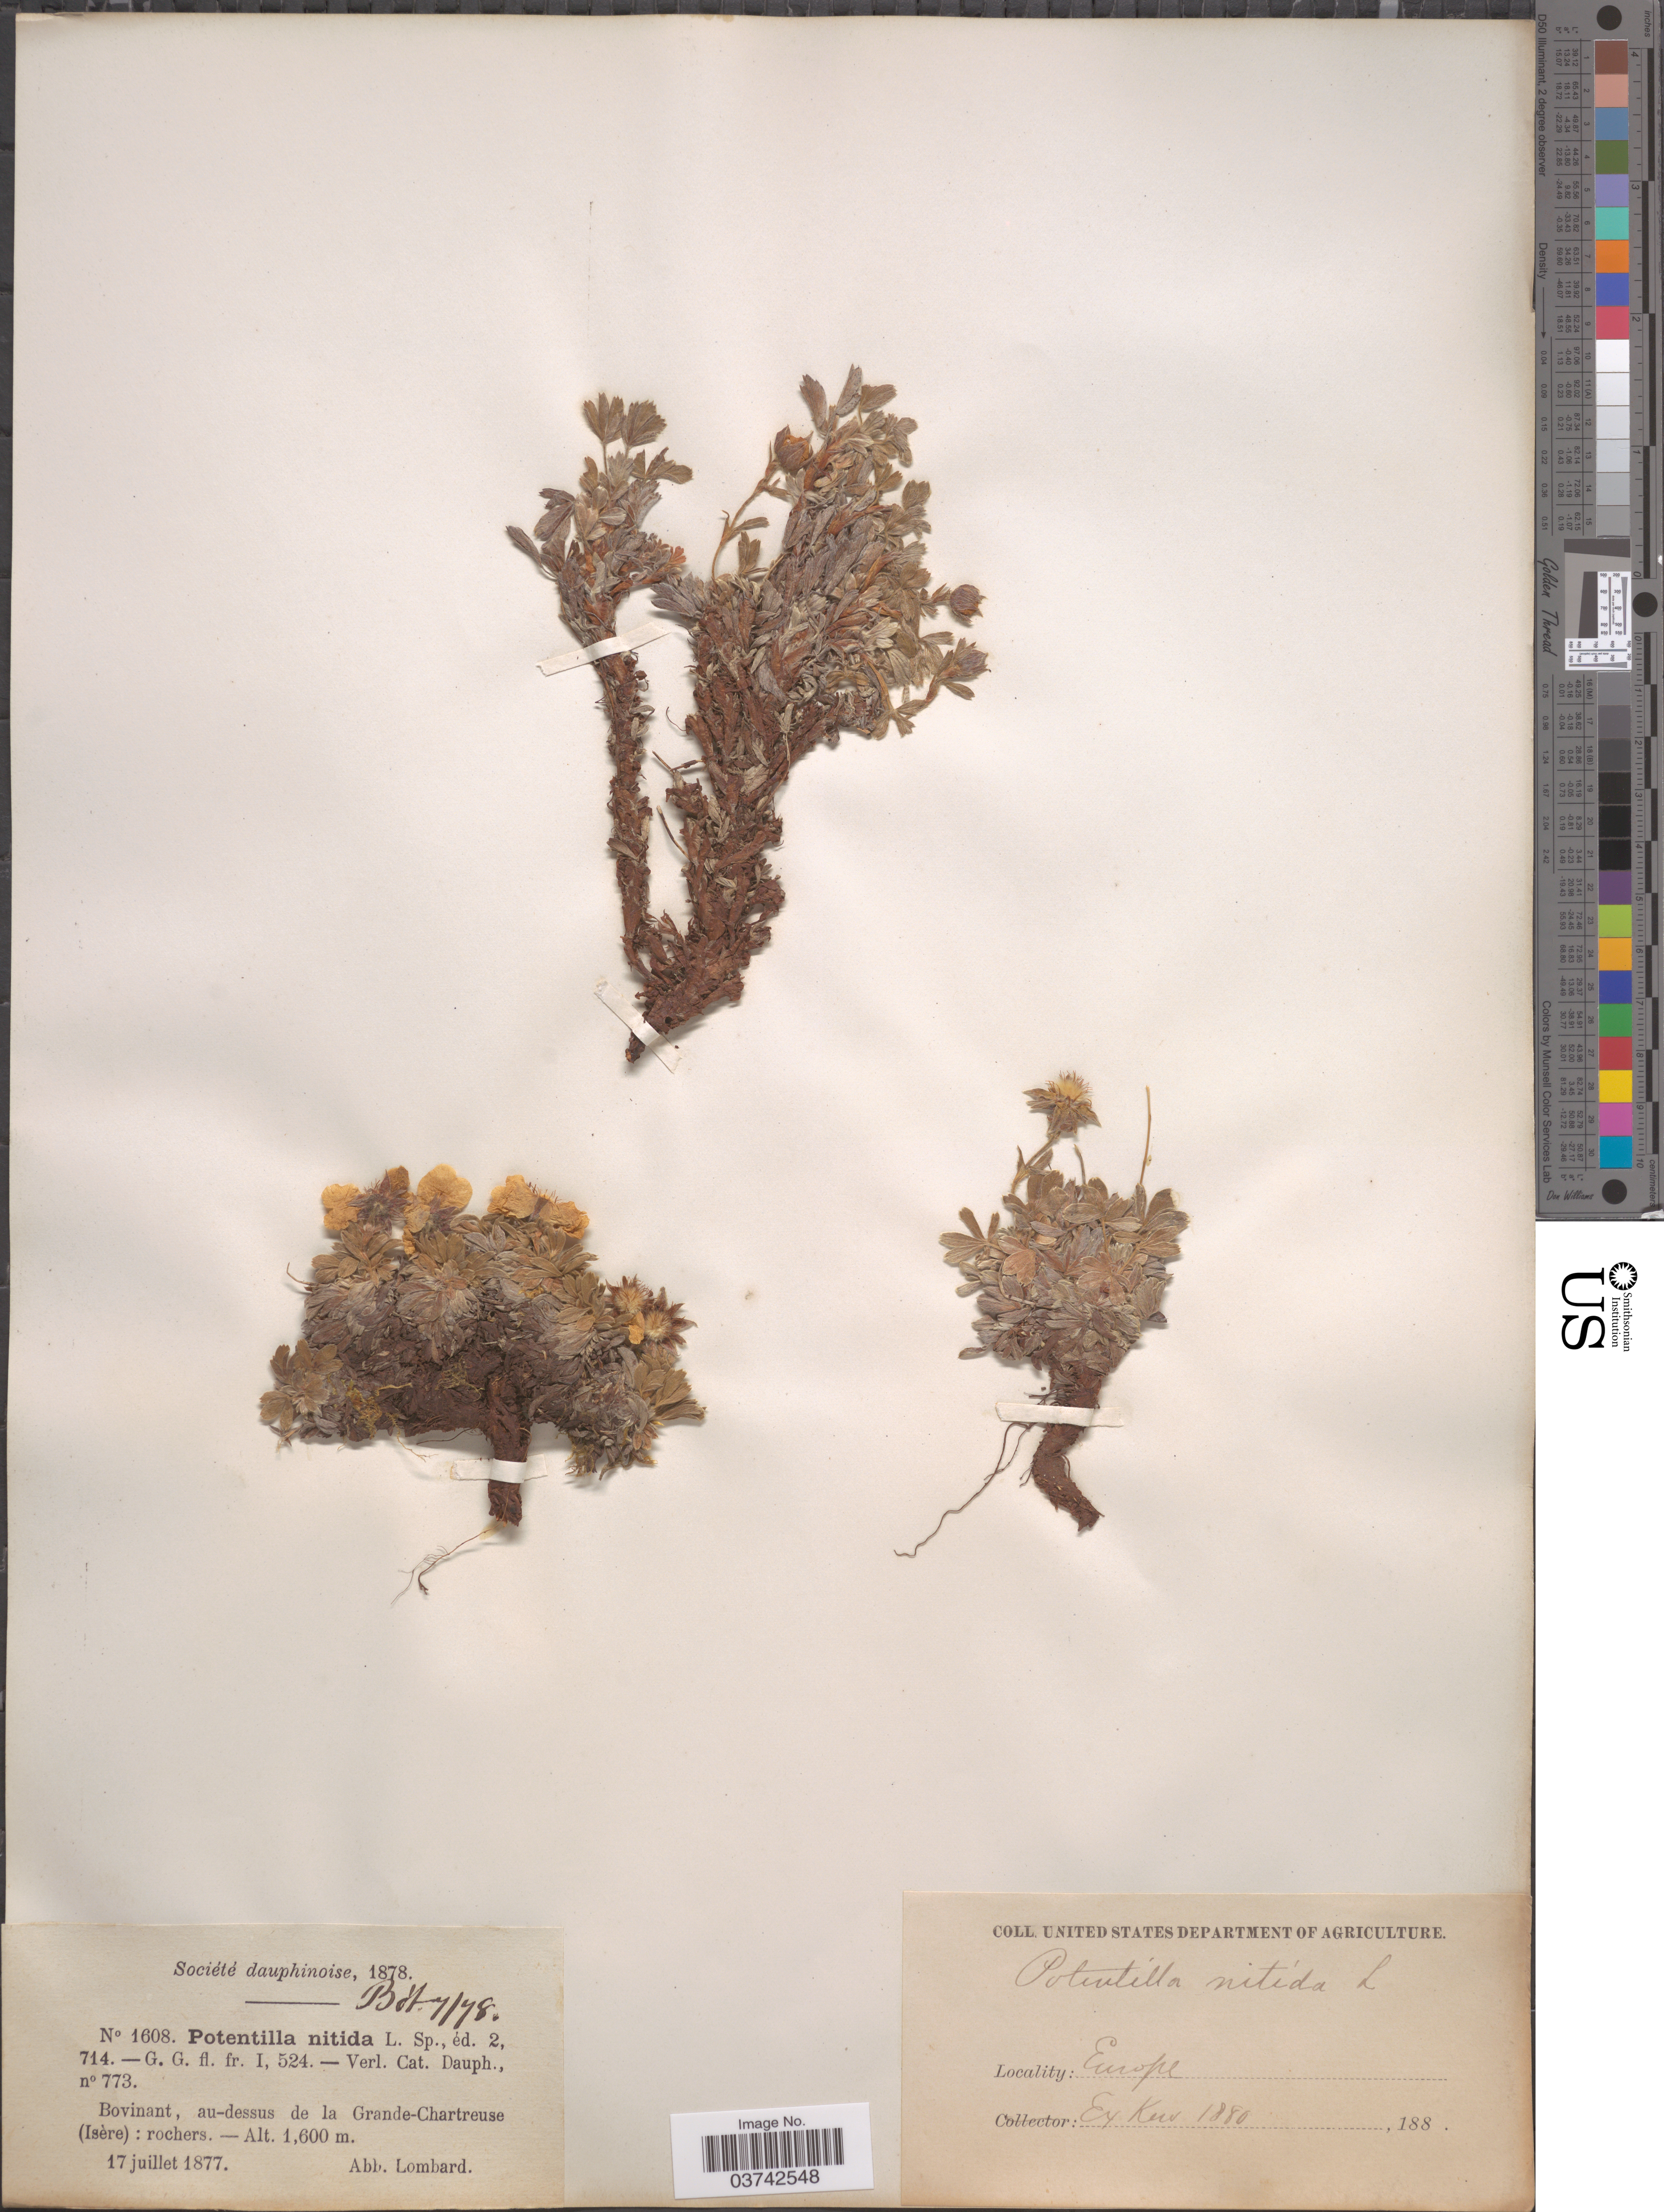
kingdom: Plantae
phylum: Tracheophyta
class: Magnoliopsida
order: Rosales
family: Rosaceae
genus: Potentilla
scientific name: Potentilla nitida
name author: L.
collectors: A. Lombard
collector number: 1608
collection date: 1877-07-17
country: France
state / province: Auvergne-Rhône-Alpes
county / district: Isère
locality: Bovinant, au-dessus de la Grande-Chartreuse (Isère): rochers. Europe.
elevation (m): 1600